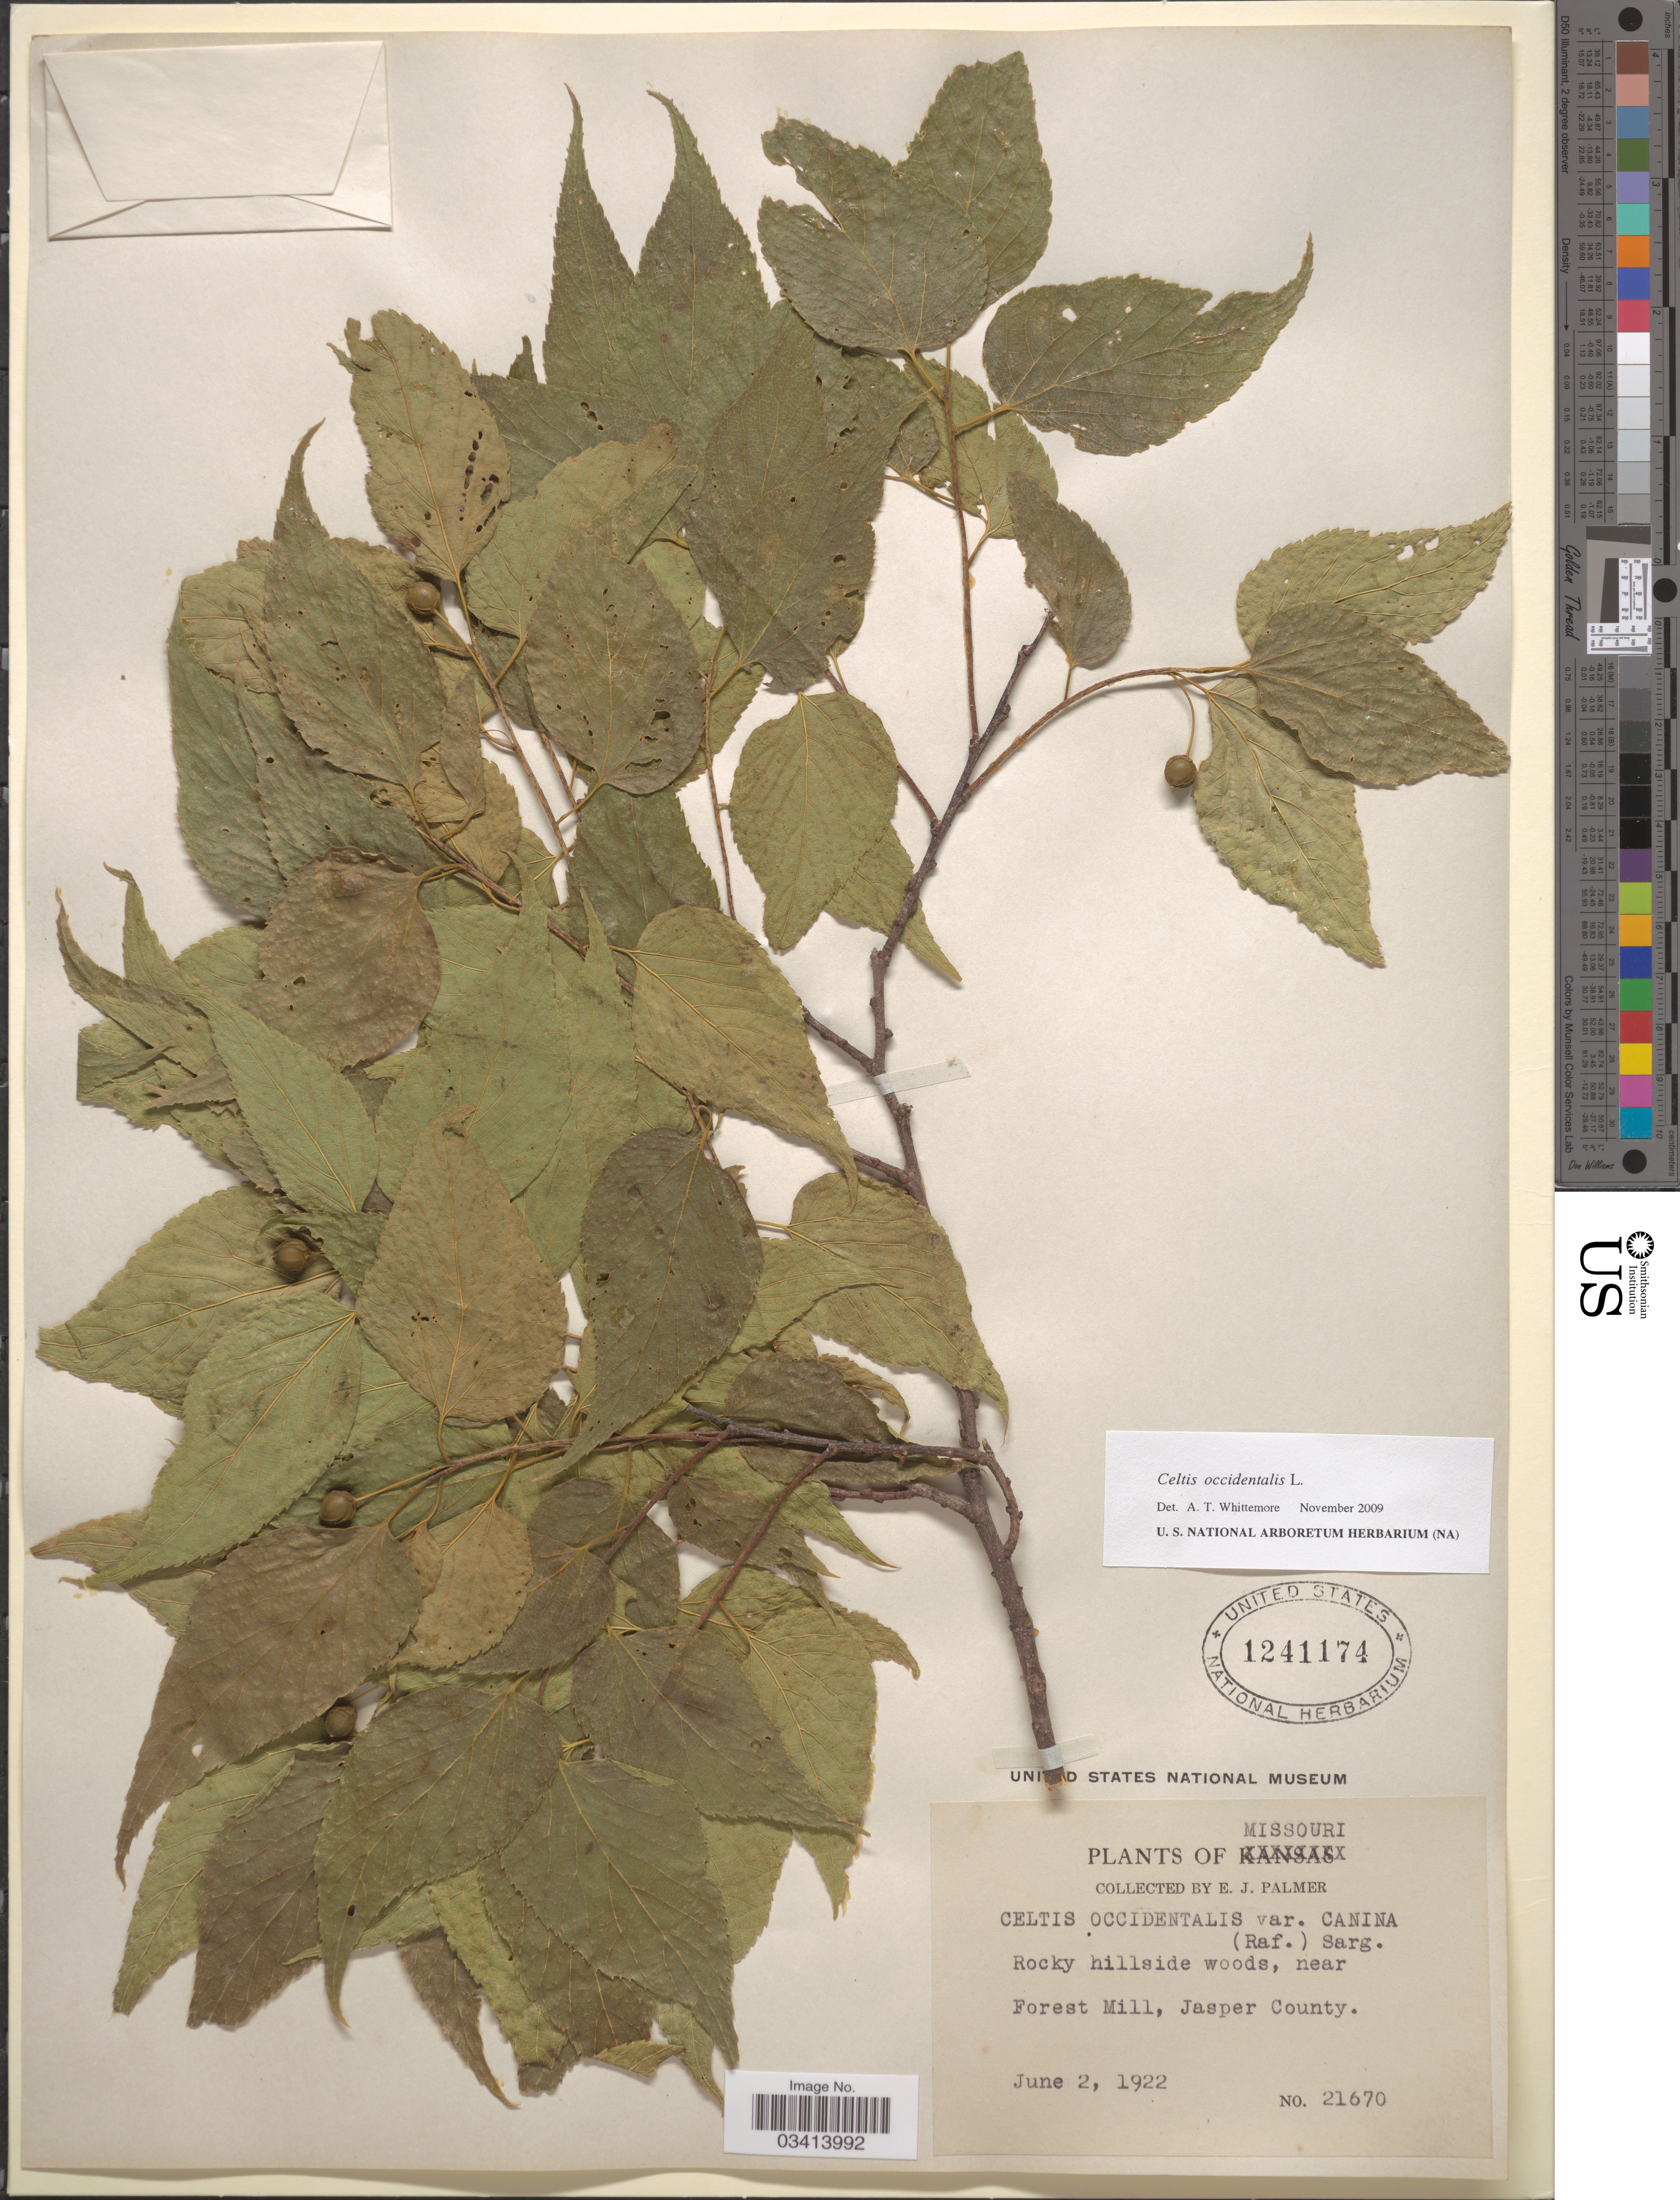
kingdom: Plantae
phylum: Tracheophyta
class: Magnoliopsida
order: Rosales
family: Cannabaceae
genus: Celtis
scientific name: Celtis occidentalis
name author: L.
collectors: E. J. Palmer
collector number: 21670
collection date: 1922-06-02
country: United States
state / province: Missouri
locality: Near Forest Mill, Jasper County.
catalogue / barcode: US 1241174